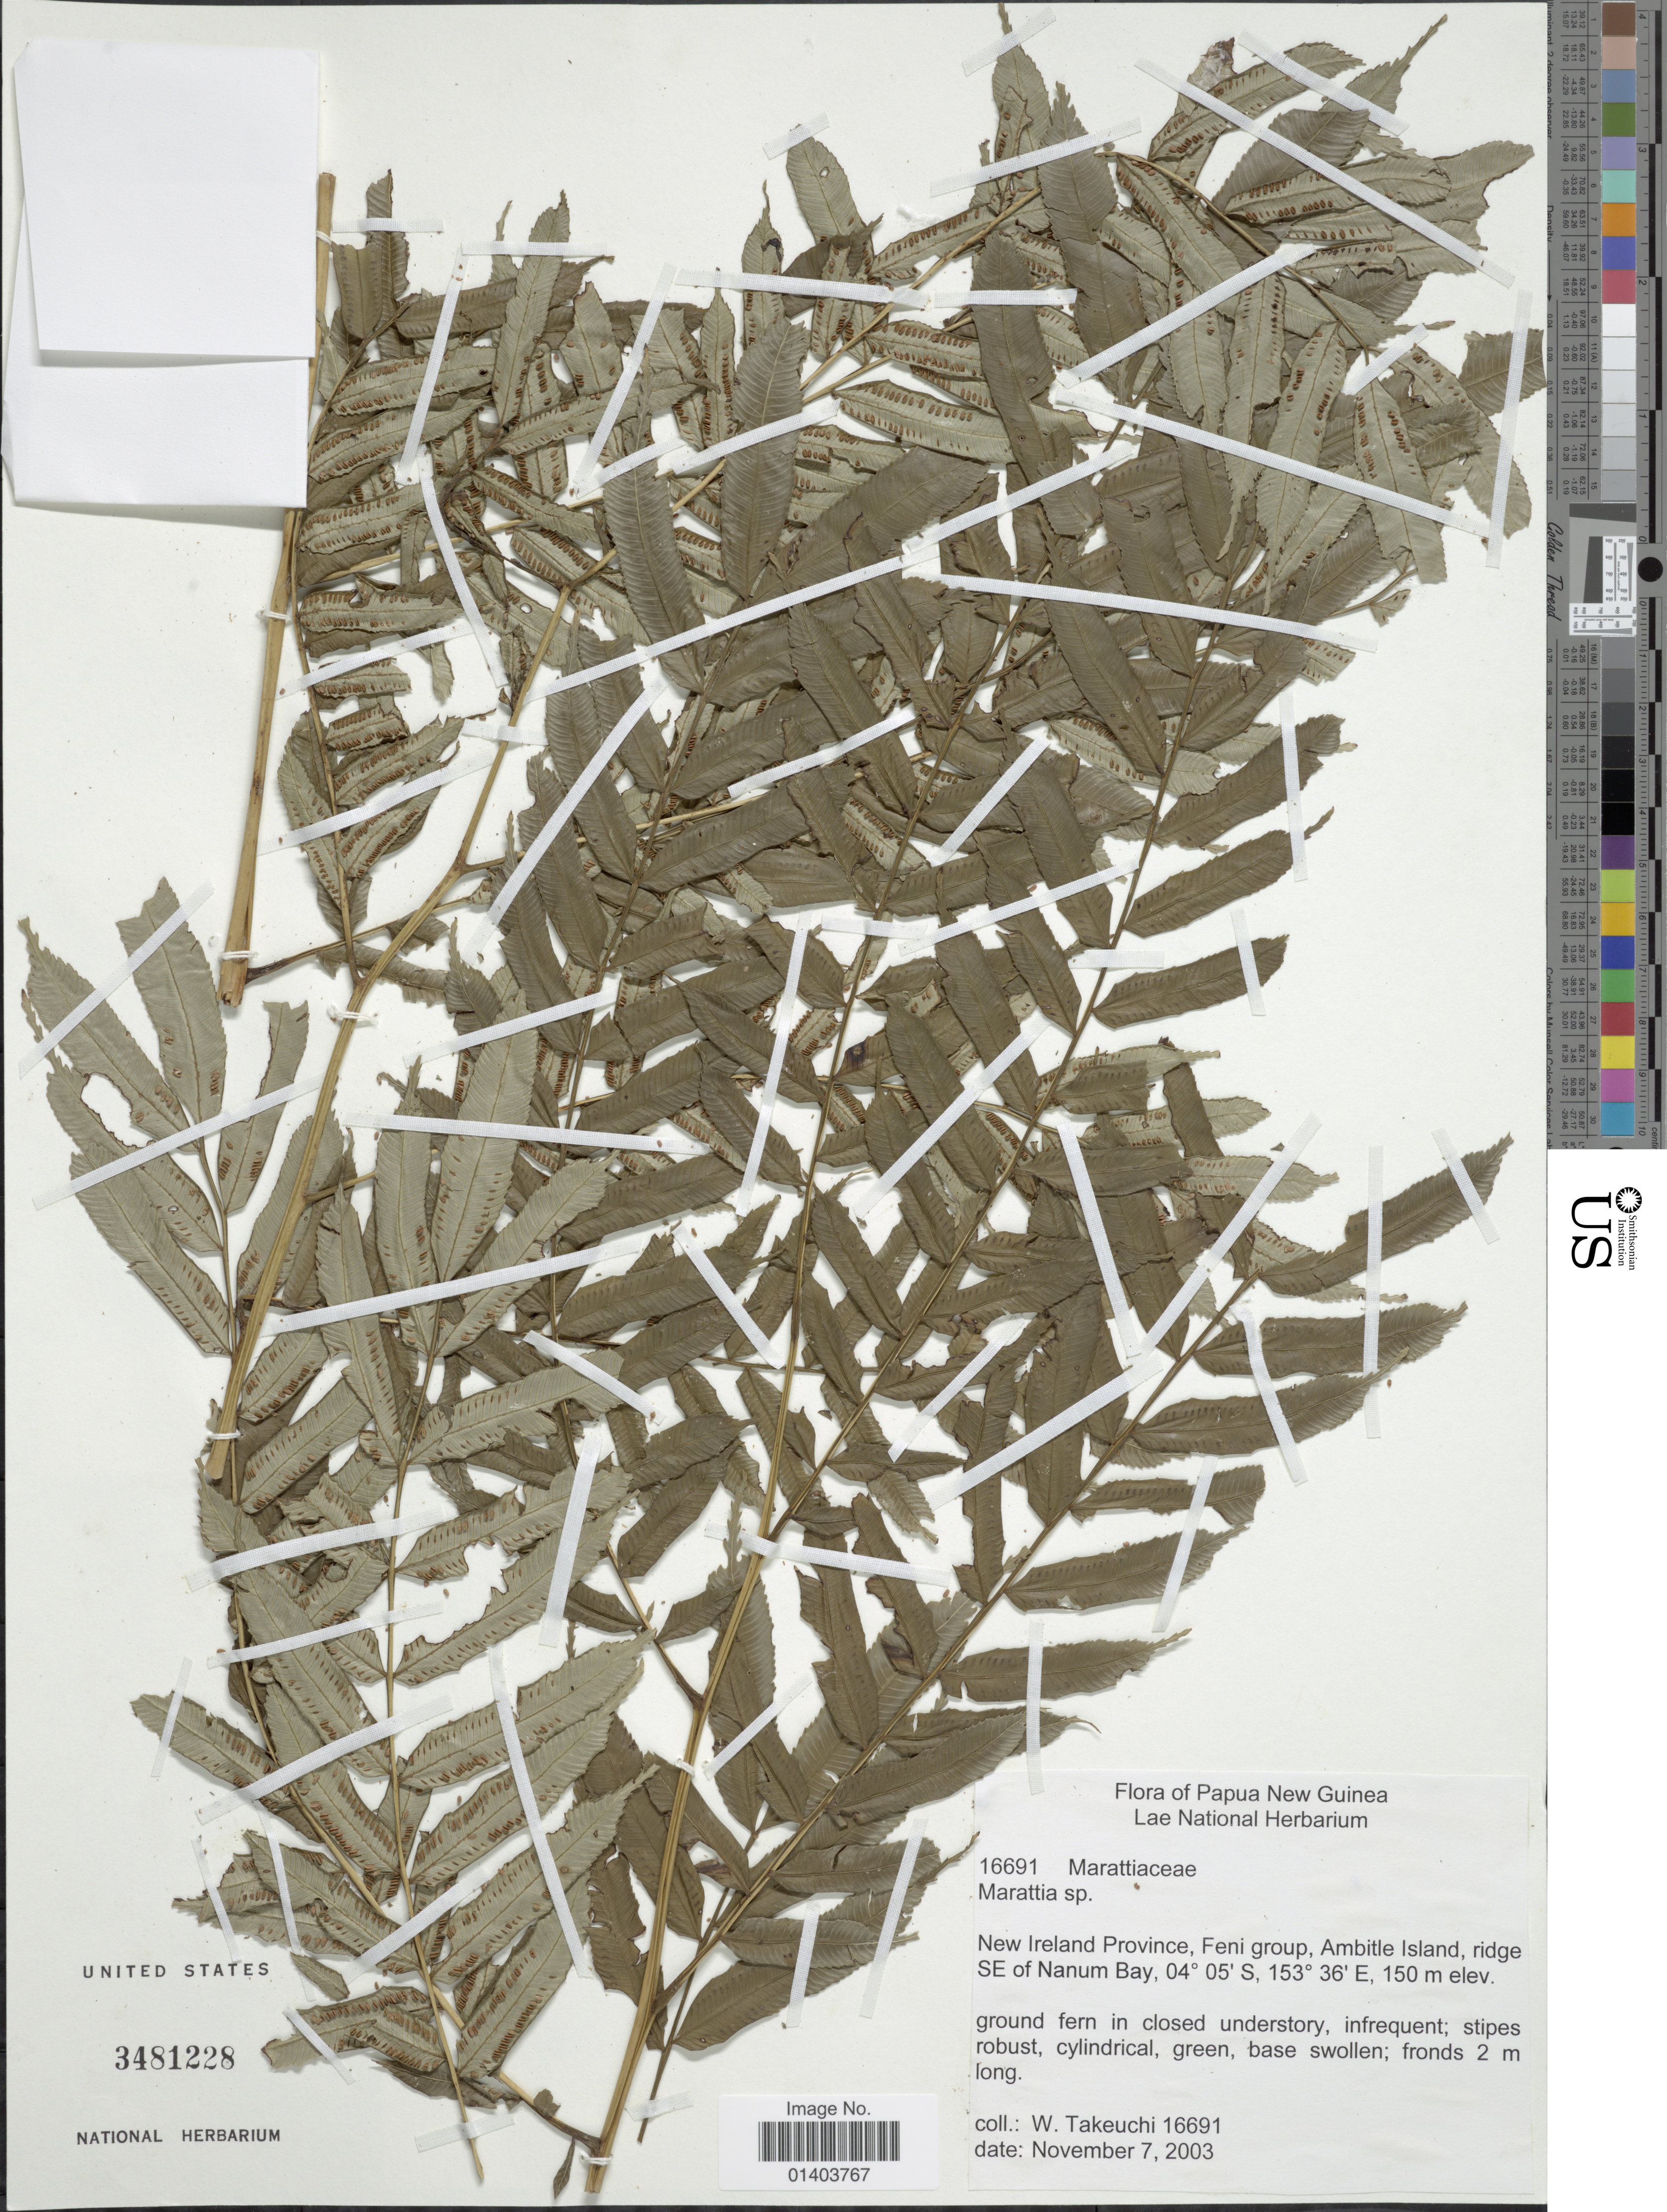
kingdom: Plantae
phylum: Tracheophyta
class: Polypodiopsida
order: Marattiales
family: Marattiaceae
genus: Ptisana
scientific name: Ptisana sp.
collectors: W. Takeuchi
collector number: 16691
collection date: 2003-11-07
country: Papua New Guinea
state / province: New Ireland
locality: Feni group, Ambitle Island, ridge SE of Nanum Bay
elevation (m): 150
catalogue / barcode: US 3481228